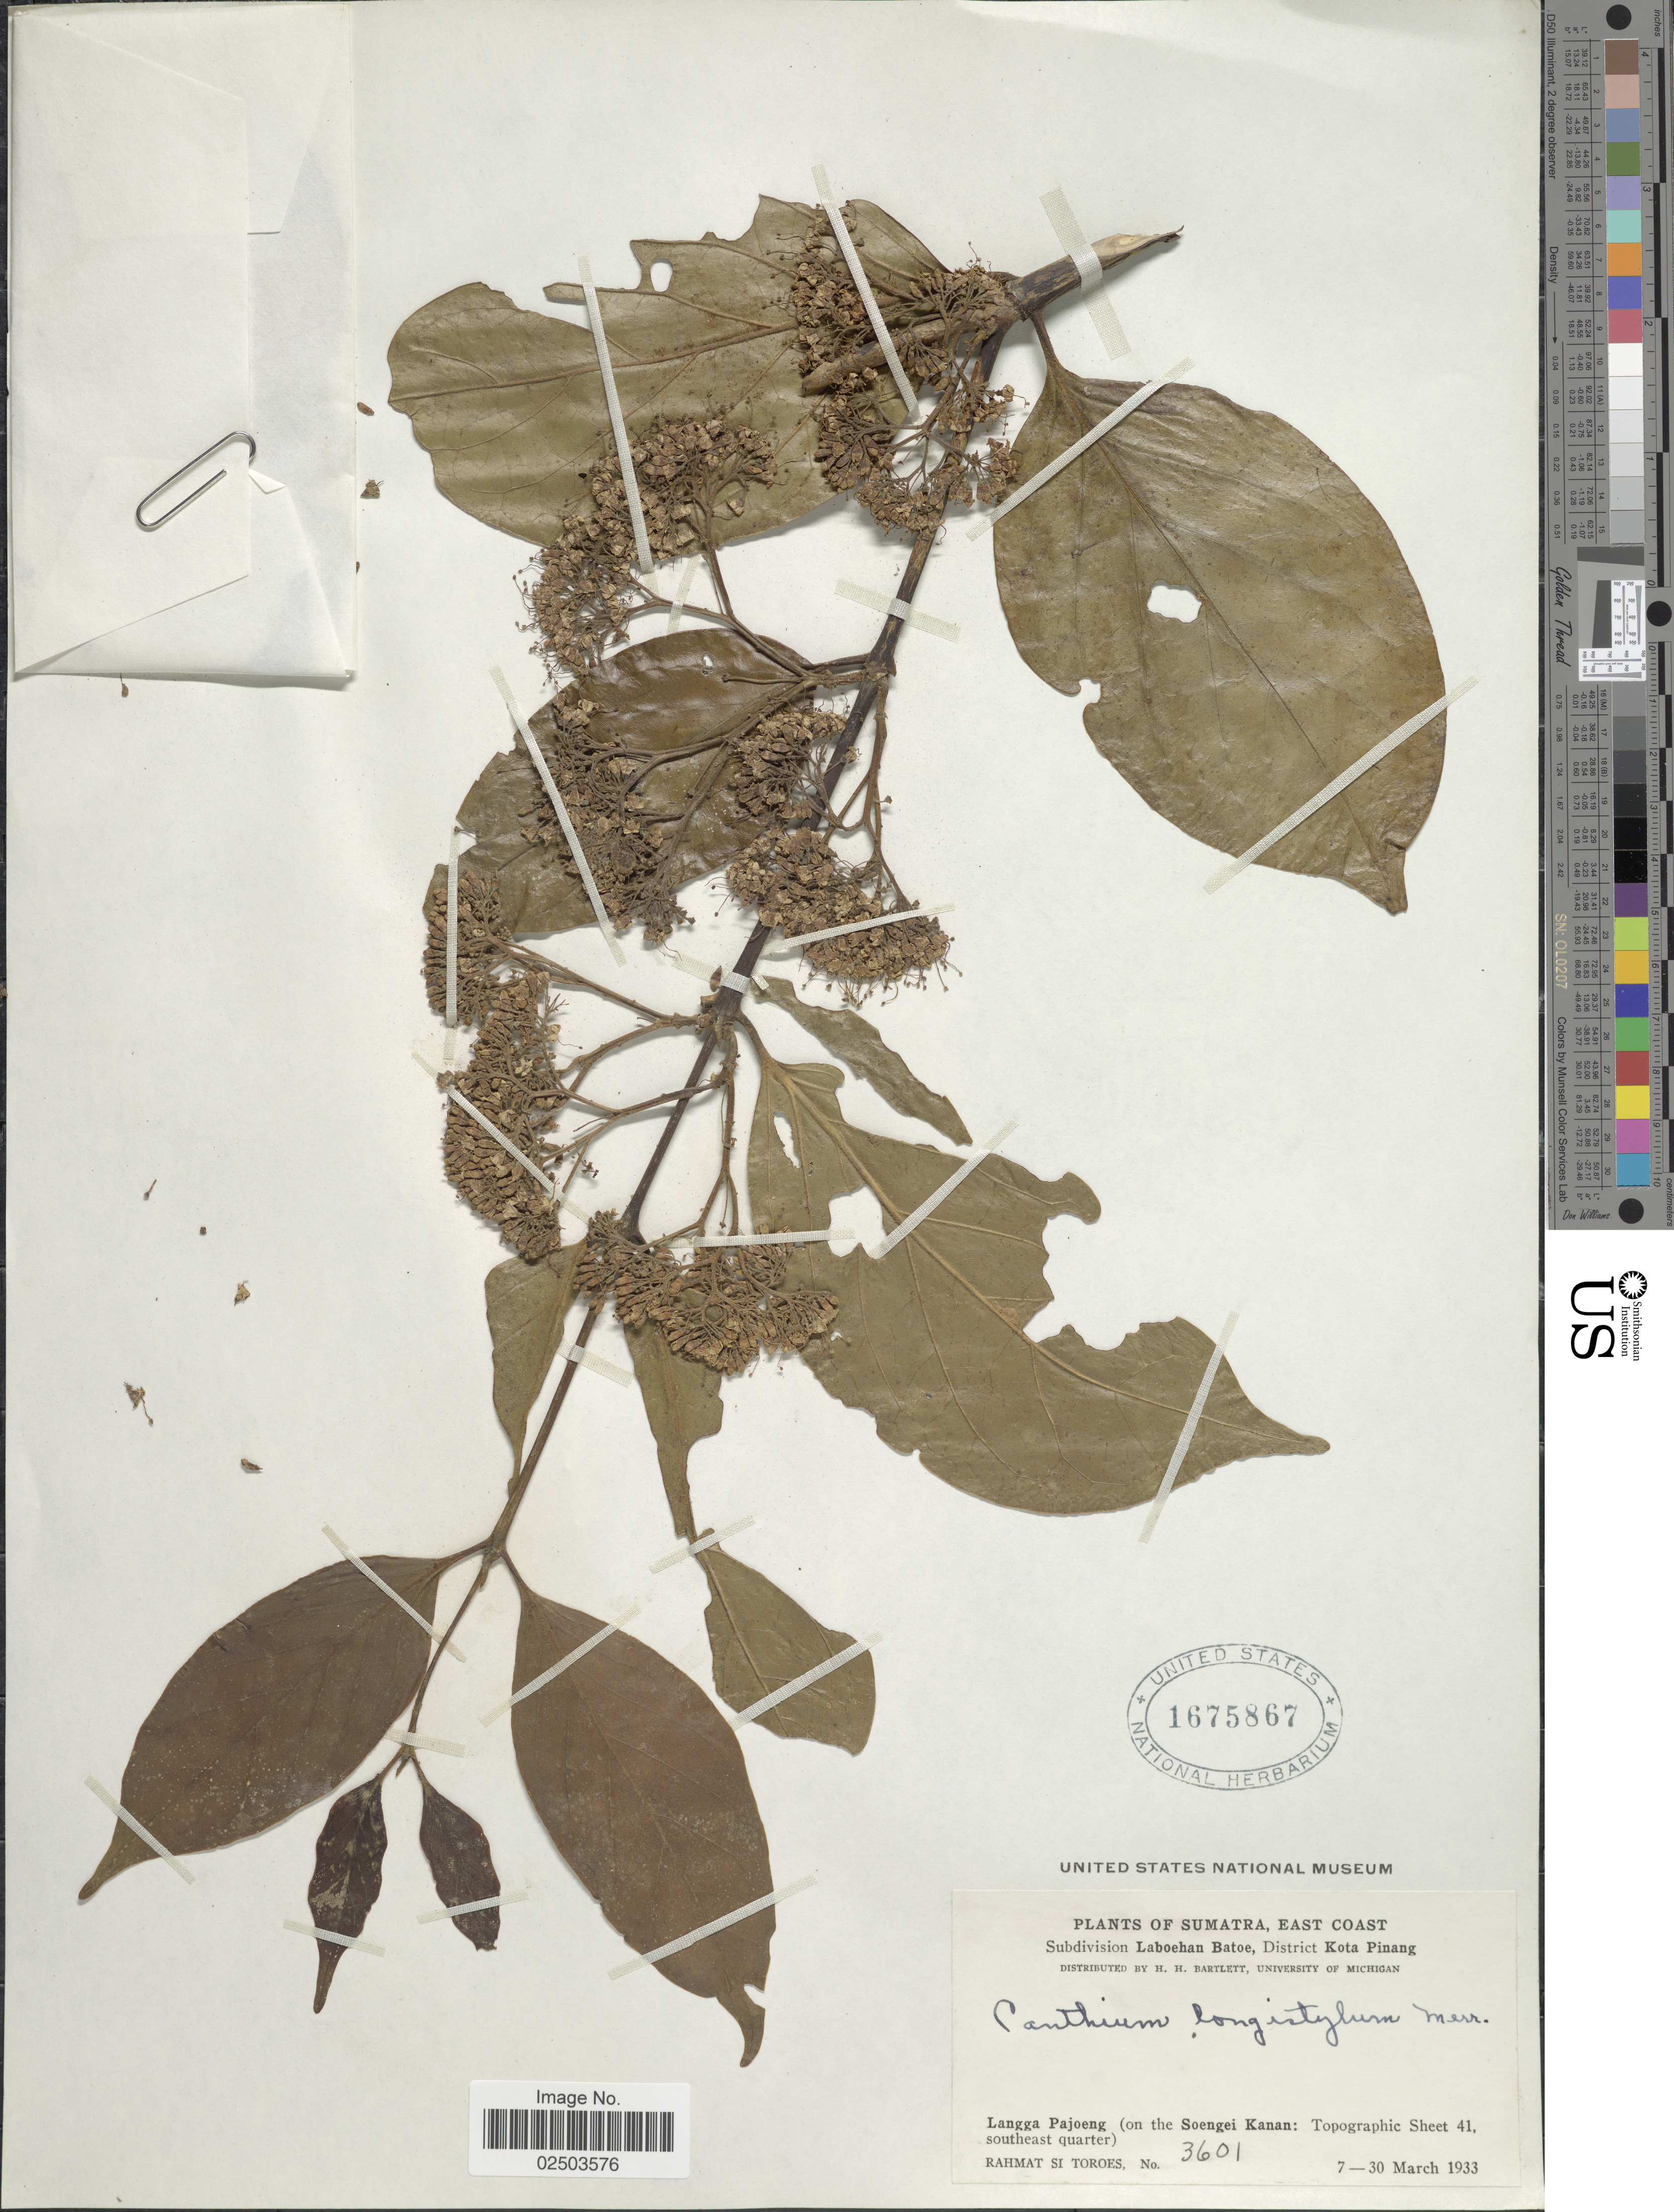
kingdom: Plantae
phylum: Tracheophyta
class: Magnoliopsida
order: Gentianales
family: Rubiaceae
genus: Psydrax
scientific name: Psydrax longistyla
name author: (Merr.) A.P. Davis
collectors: Rahmat Si Boeea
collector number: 3601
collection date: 1933-03-07/1933-03-30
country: Indonesia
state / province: Sumatra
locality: East Coast. Subdivision Laboehan Batoe, District Kota Pinang. Langga Pajoeng (on the Soengei Kanan: Topographic Sheet 41, southeast quarter)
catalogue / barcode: US 1675867